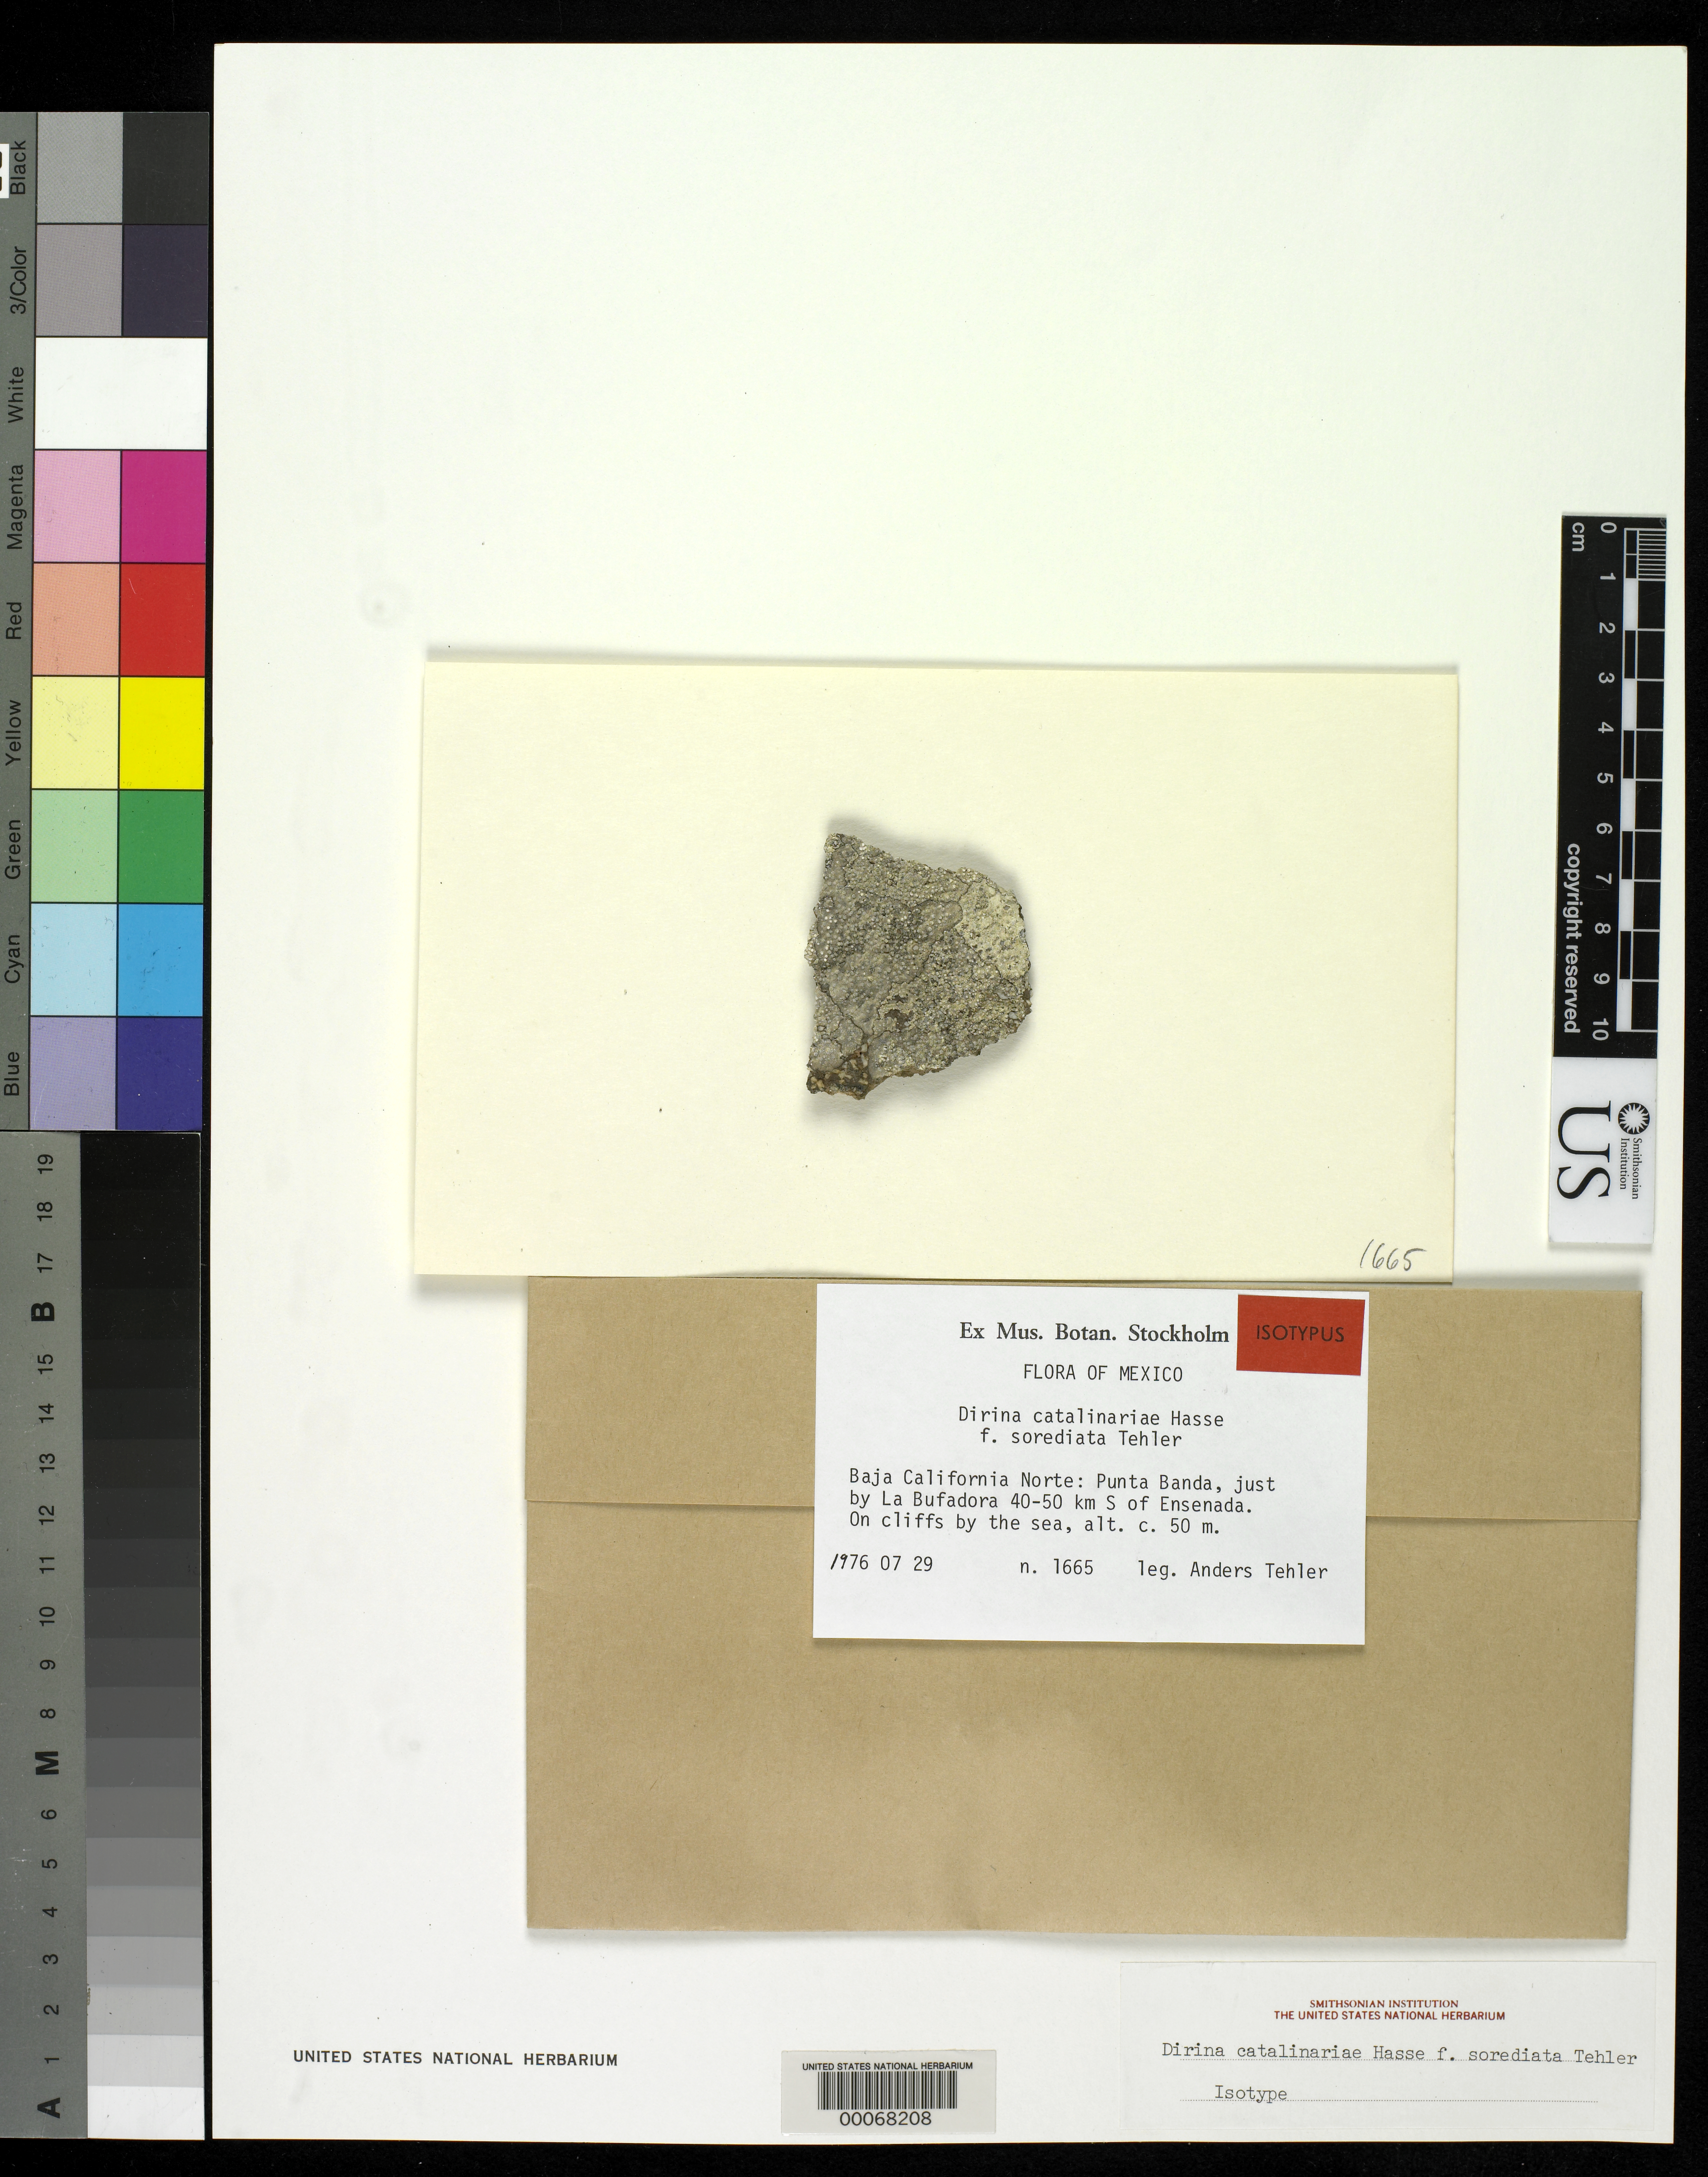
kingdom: Fungi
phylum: Ascomycota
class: Arthoniomycetes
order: Arthoniales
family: Roccellaceae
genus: Dirina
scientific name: Dirina catalinariae f. sorediata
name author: Tehler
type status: Isotype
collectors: A. Tehler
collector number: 1665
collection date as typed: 29 Jul 1976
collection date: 1976-07-29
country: Mexico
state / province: Baja California Norte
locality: Punta Banda, just by La Bufadora, 40-50 km S of Ensenada, cliffs by the sea.